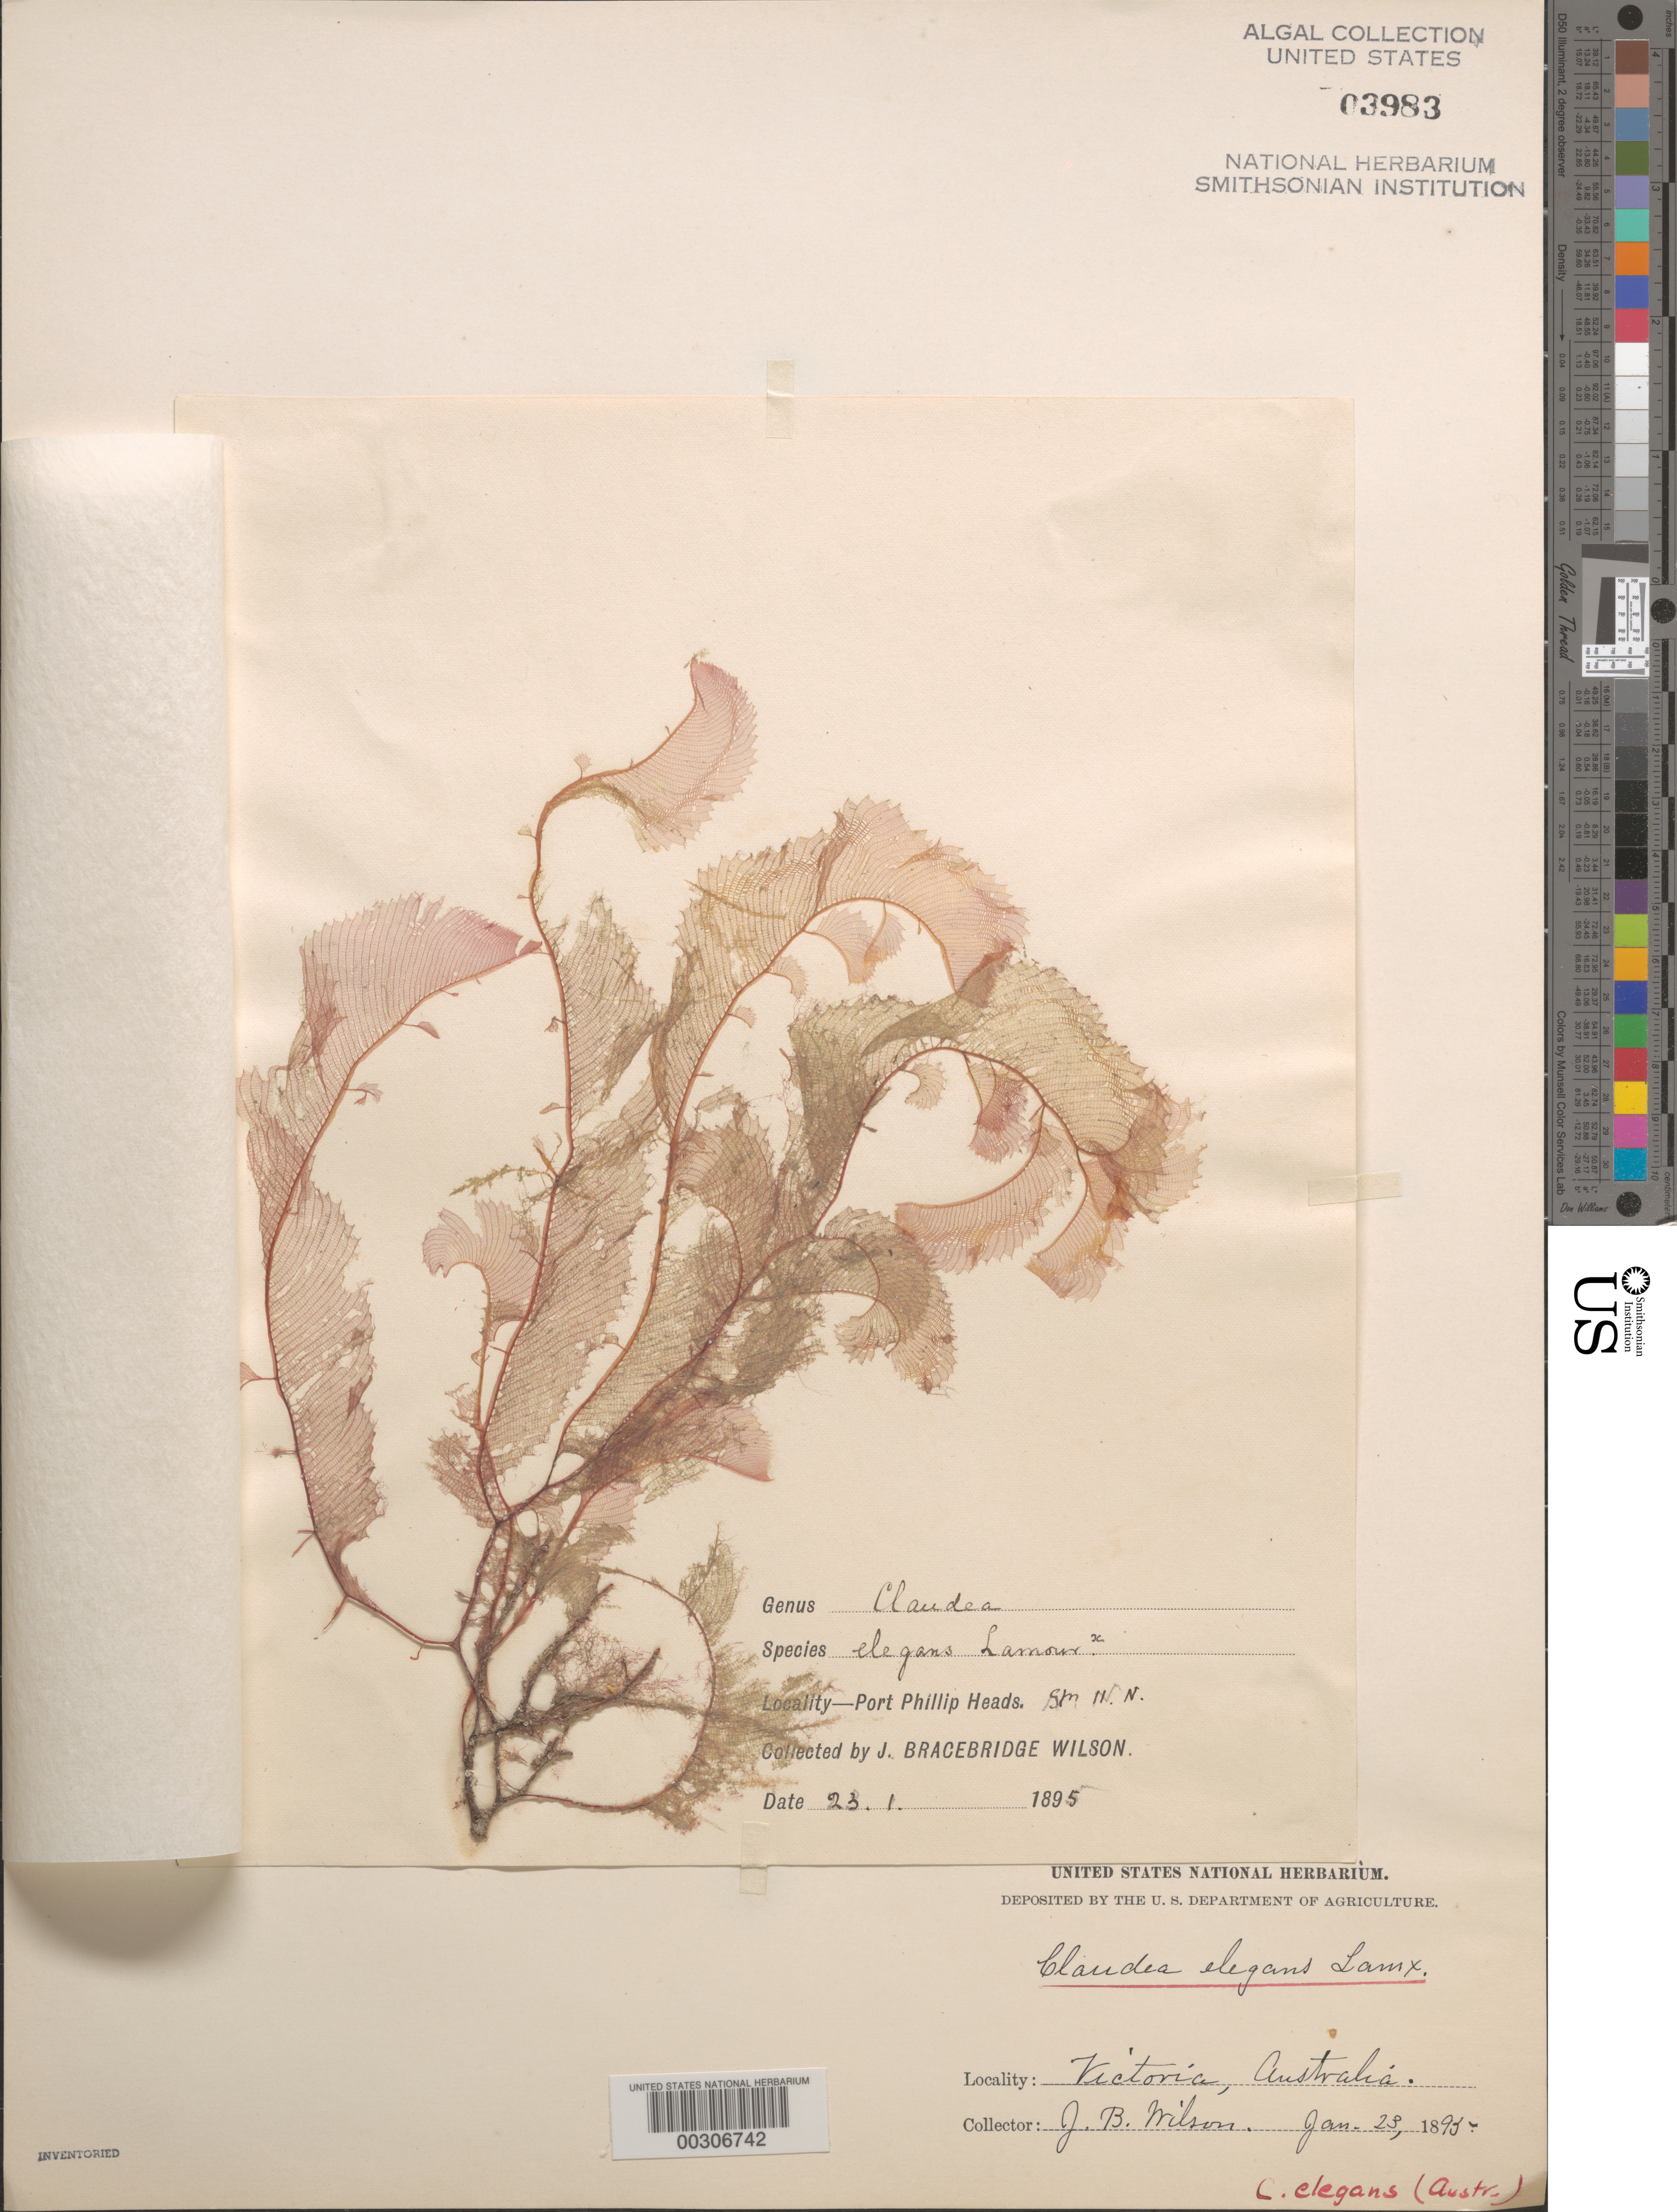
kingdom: Plantae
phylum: Rhodophyta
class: Florideophyceae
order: Ceramiales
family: Delesseriaceae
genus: Claudea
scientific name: Claudea elegans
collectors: J. B. Wilson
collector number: Station 11 N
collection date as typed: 23 Jan 1895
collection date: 1895-01-23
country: Australia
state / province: Victoria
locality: Port Phillip Heads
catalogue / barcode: US 3983